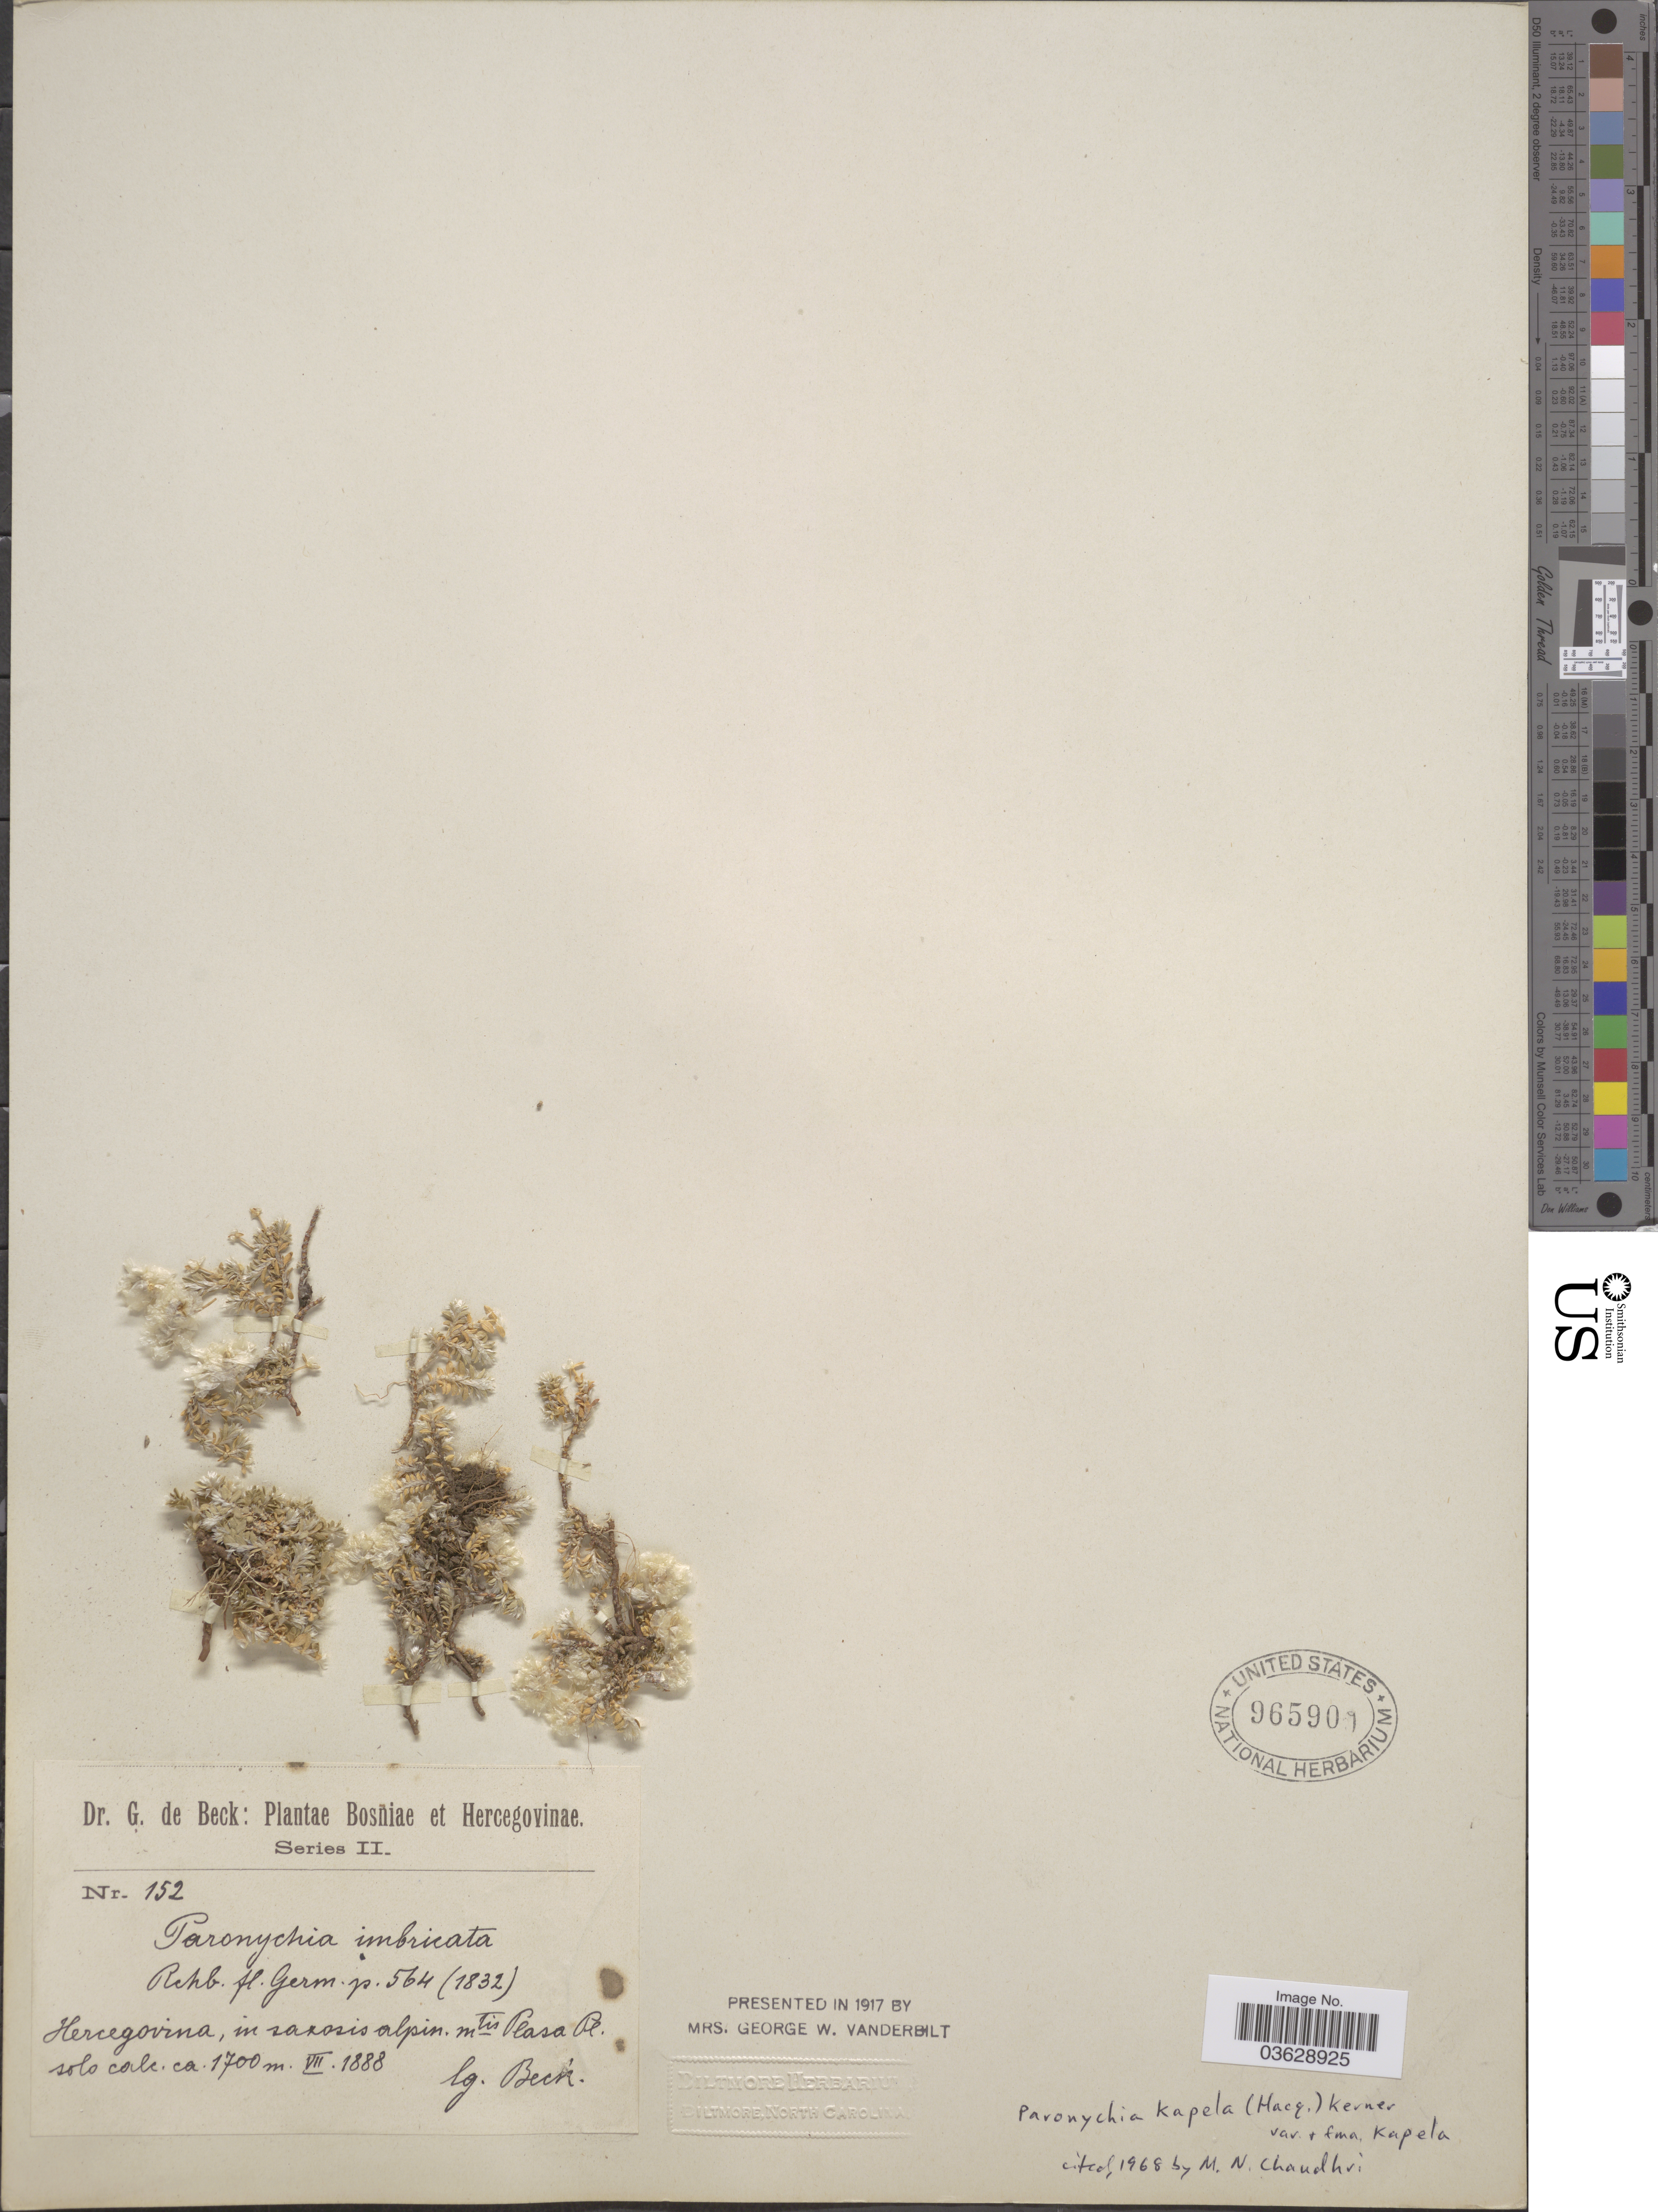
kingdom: Plantae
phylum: Tracheophyta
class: Magnoliopsida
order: Caryophyllales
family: Caryophyllaceae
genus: Paronychia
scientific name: Paronychia kapela subsp. kapela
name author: (Hacq.) A. Kern.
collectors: G. de Beck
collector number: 152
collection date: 1888-07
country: Bosnia and Herzegovina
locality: Hercegovina, in saxosis alpin. mtis Plasa Pl. solo calc.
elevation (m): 1700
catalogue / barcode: US 965909